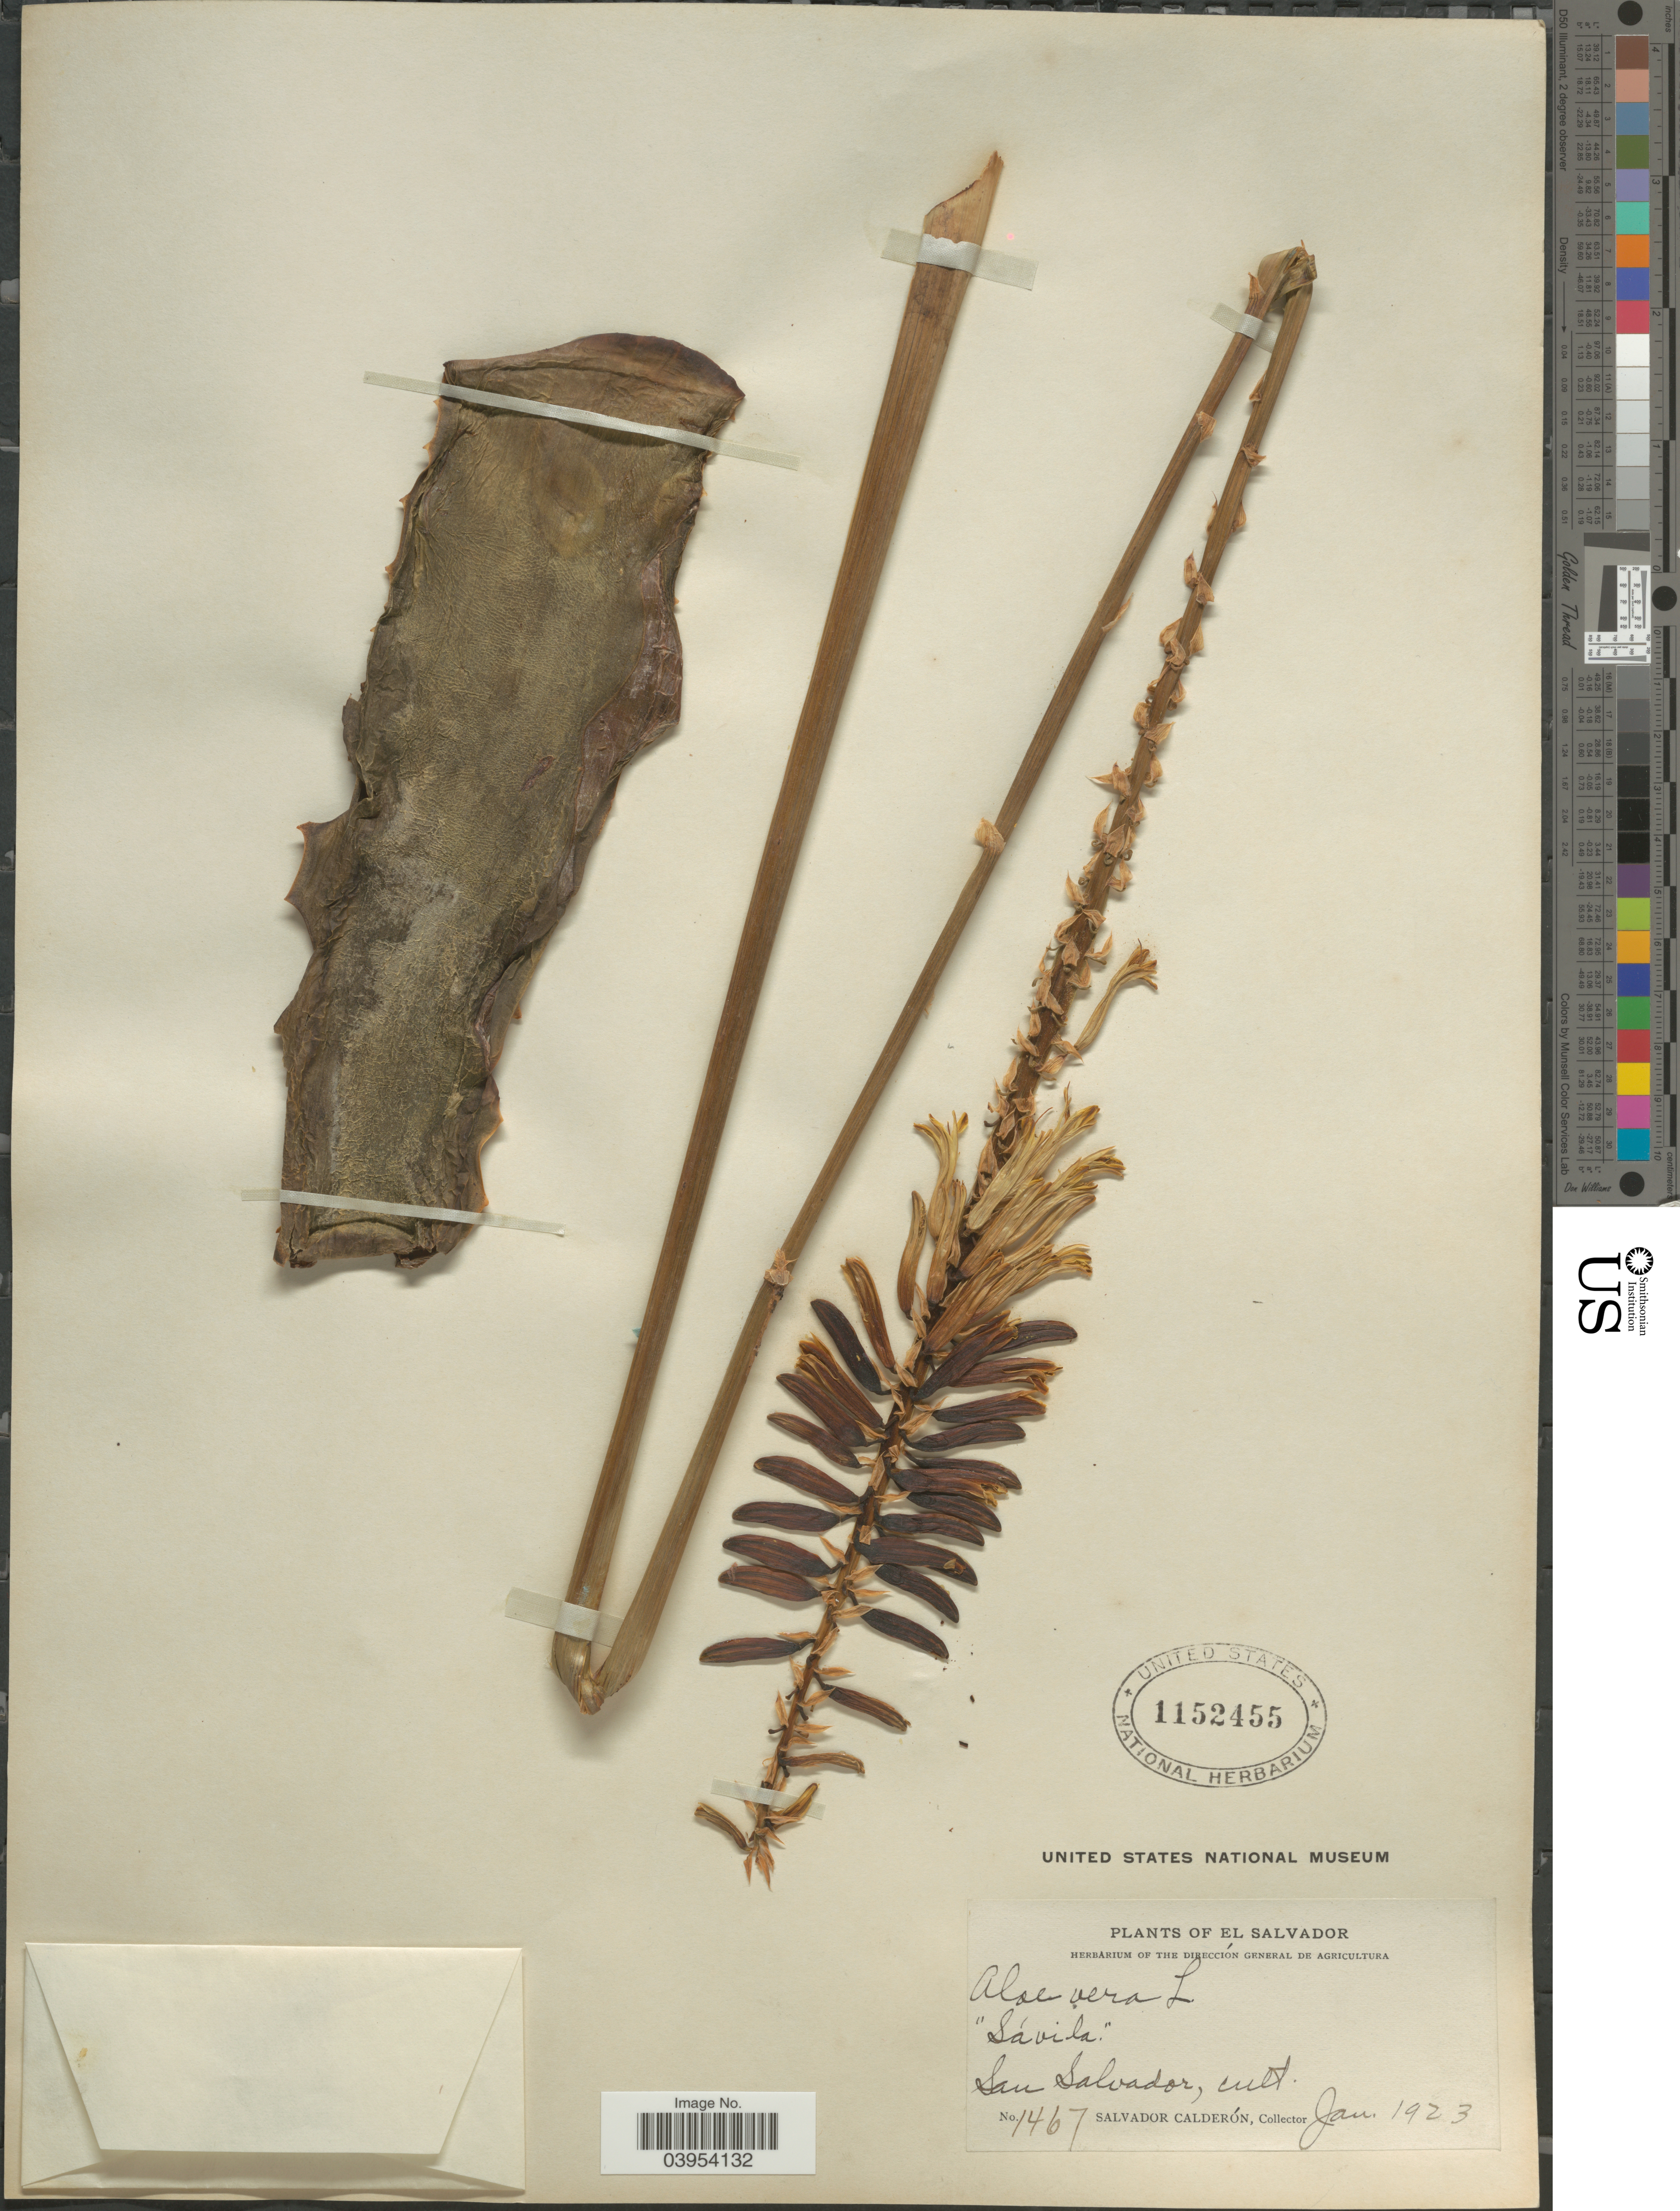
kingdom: Plantae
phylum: Tracheophyta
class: Liliopsida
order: Asparagales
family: Asphodelaceae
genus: Aloe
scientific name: Aloe vera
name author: L.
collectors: S. Calderón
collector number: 1467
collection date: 1923-01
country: El Salvador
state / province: San Salvador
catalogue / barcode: US 1152455